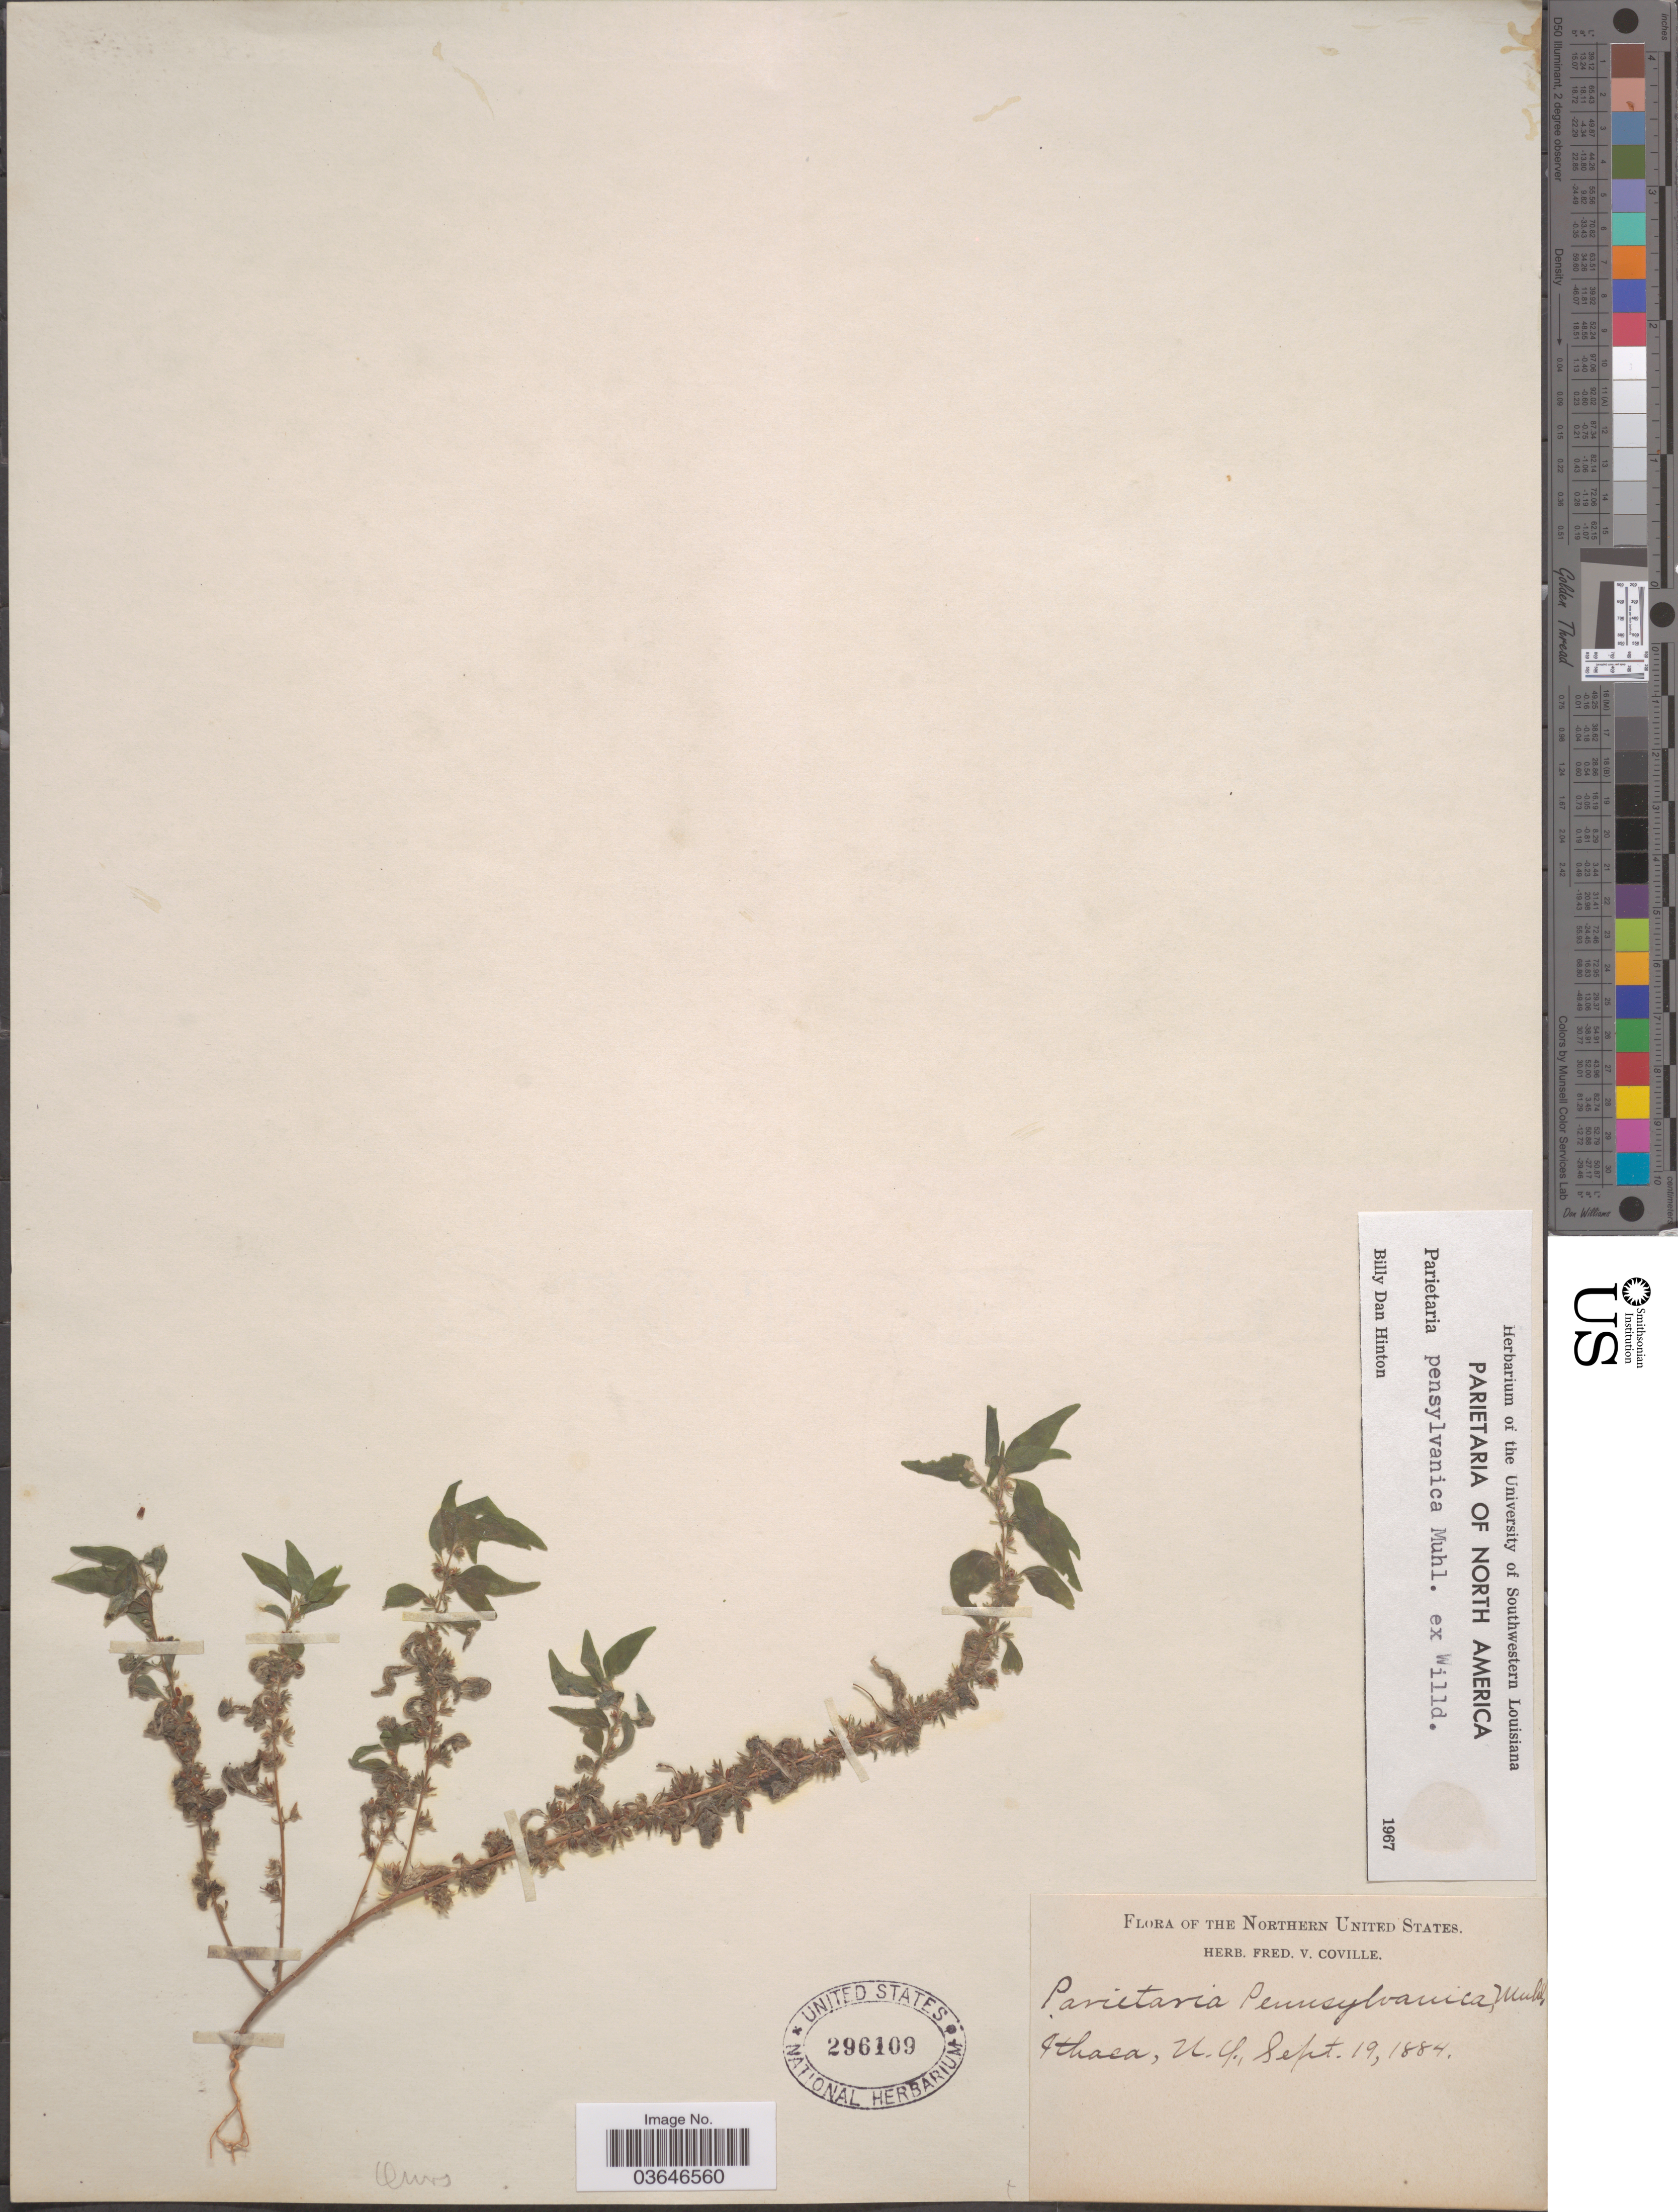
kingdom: Plantae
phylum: Tracheophyta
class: Magnoliopsida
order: Rosales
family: Urticaceae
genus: Parietaria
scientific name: Parietaria pensylvanica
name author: Muhl. ex Willd.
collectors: ex herb. Fred. V. Coville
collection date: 1884-09-19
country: United States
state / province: New York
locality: Northern United States. Ithaca.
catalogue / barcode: US 296109